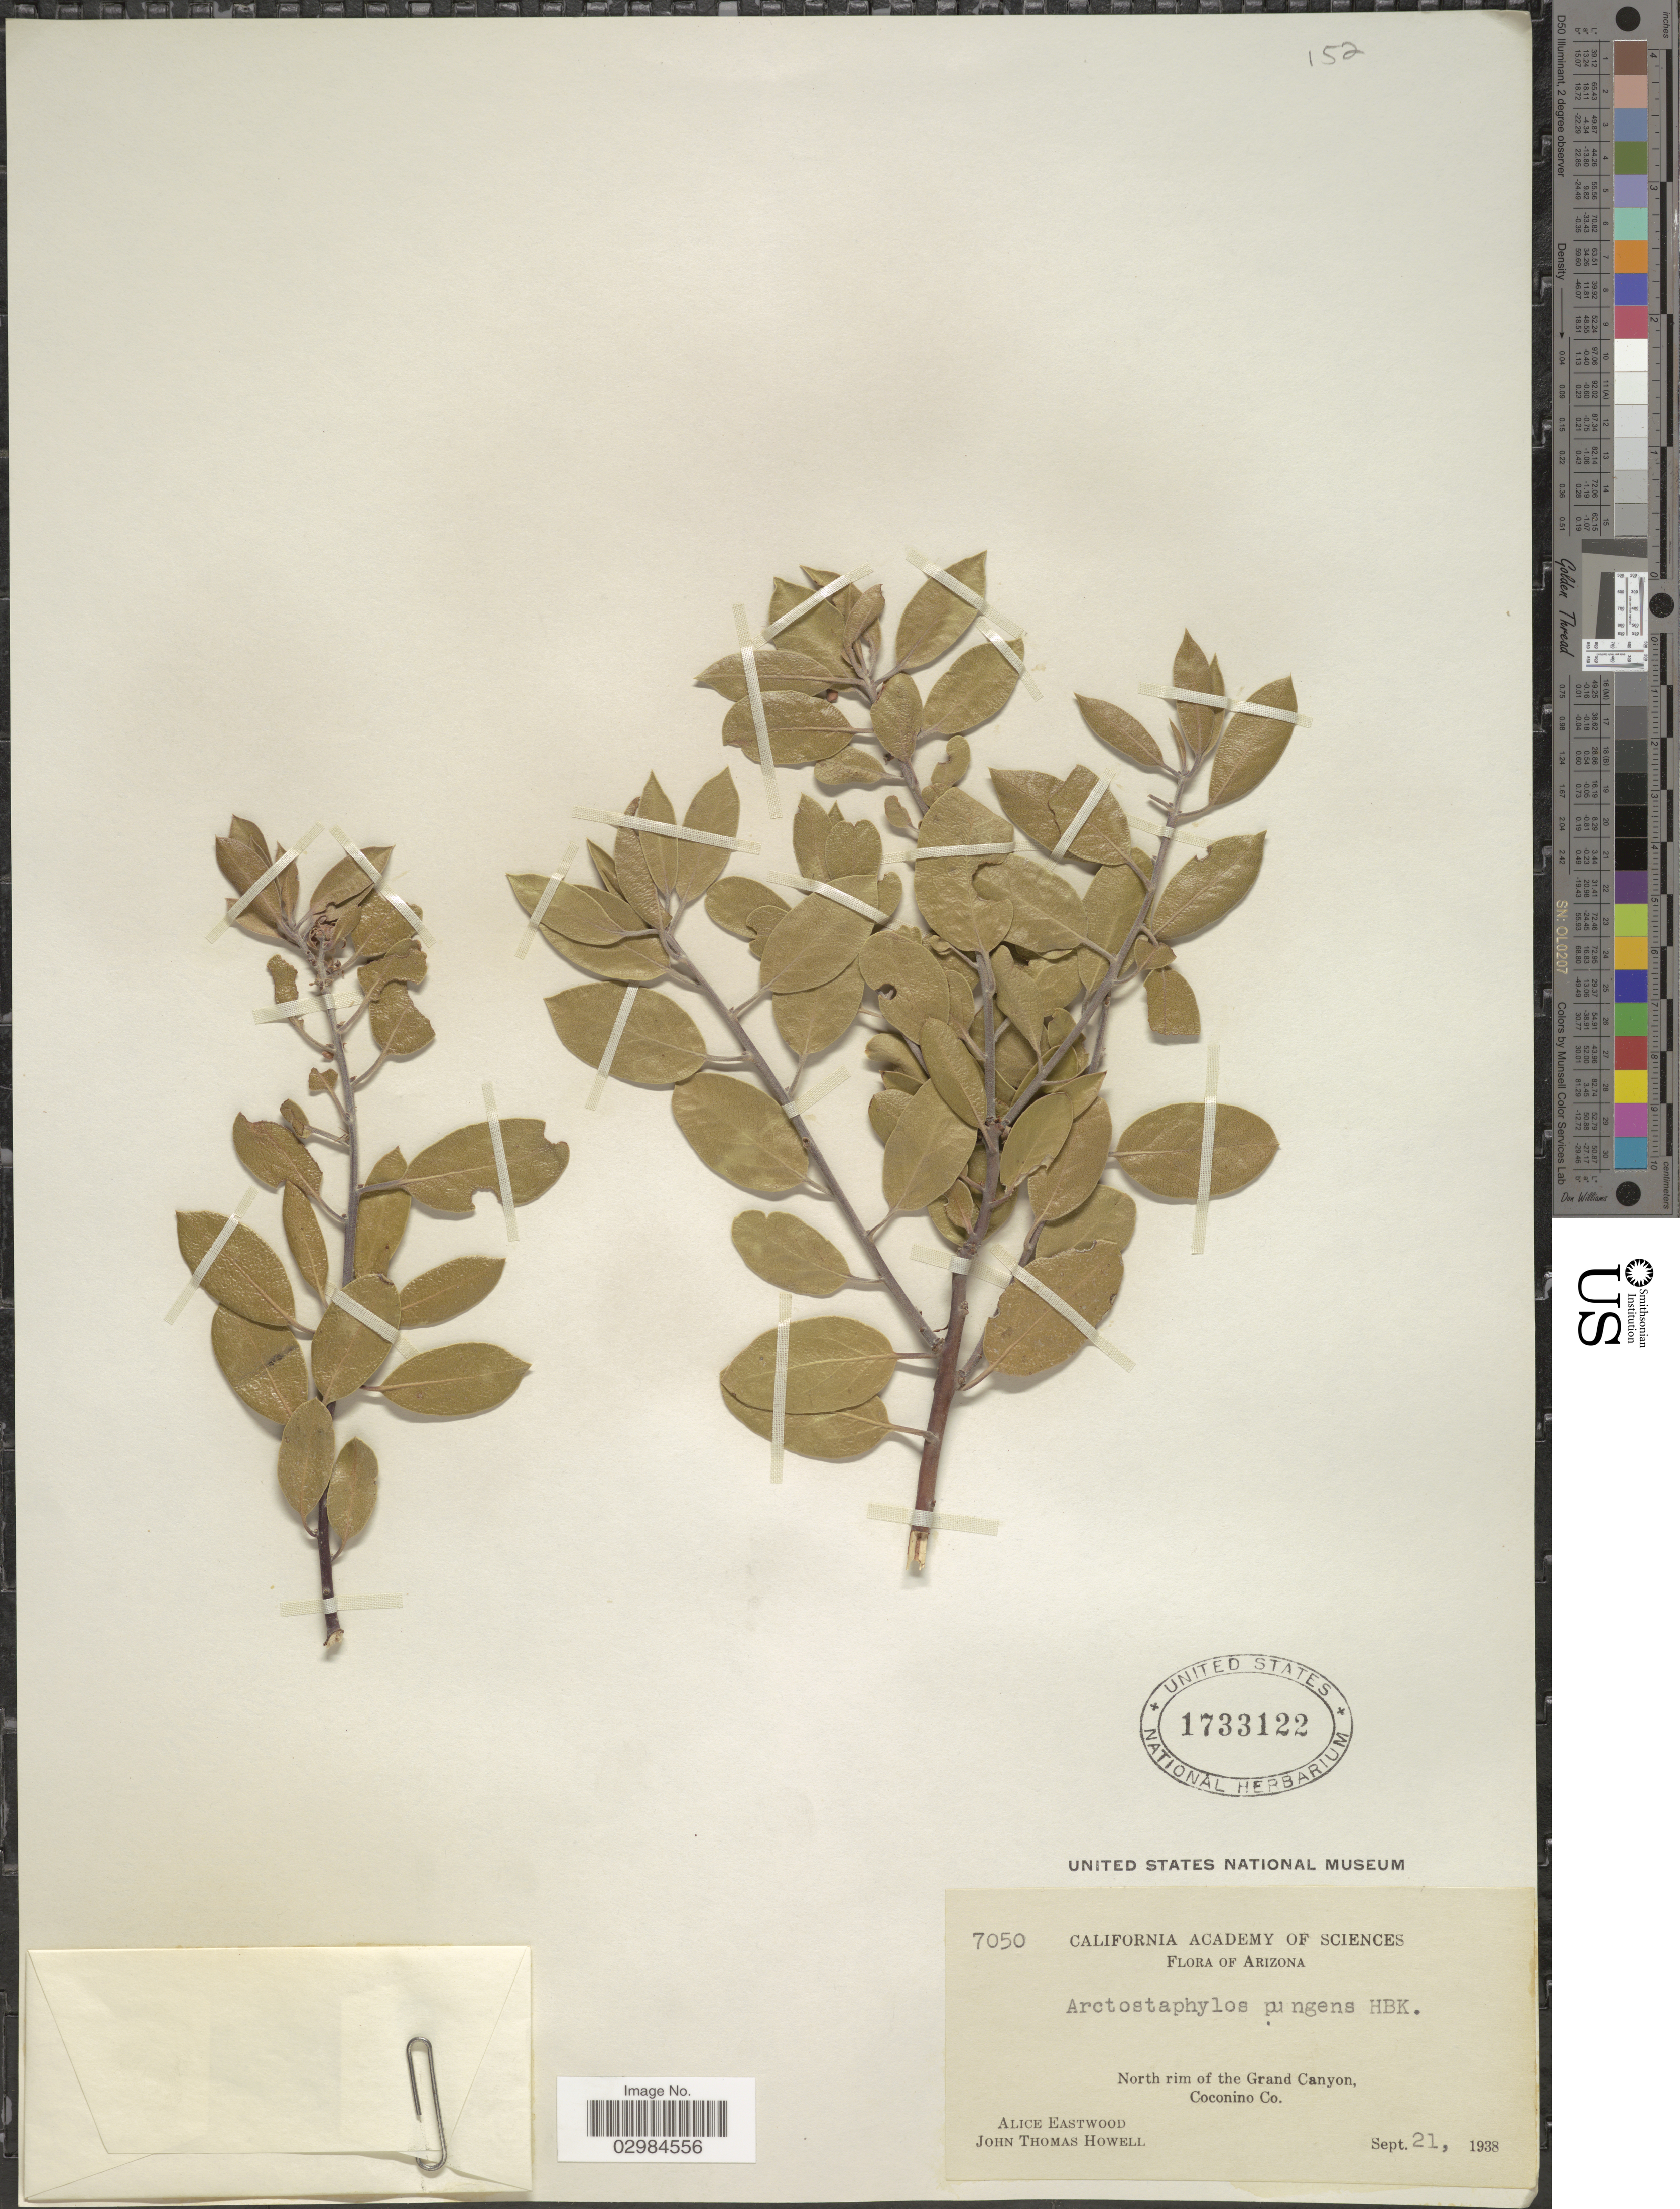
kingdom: Plantae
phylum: Tracheophyta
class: Magnoliopsida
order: Ericales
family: Ericaceae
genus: Arctostaphylos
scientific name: Arctostaphylos pungens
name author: Kunth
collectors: A. Eastwood & J. T. Howell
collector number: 7050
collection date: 1938-09-21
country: United States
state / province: Arizona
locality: North rim of the Grand Canyon, Coconino Co.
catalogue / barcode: US 1733122